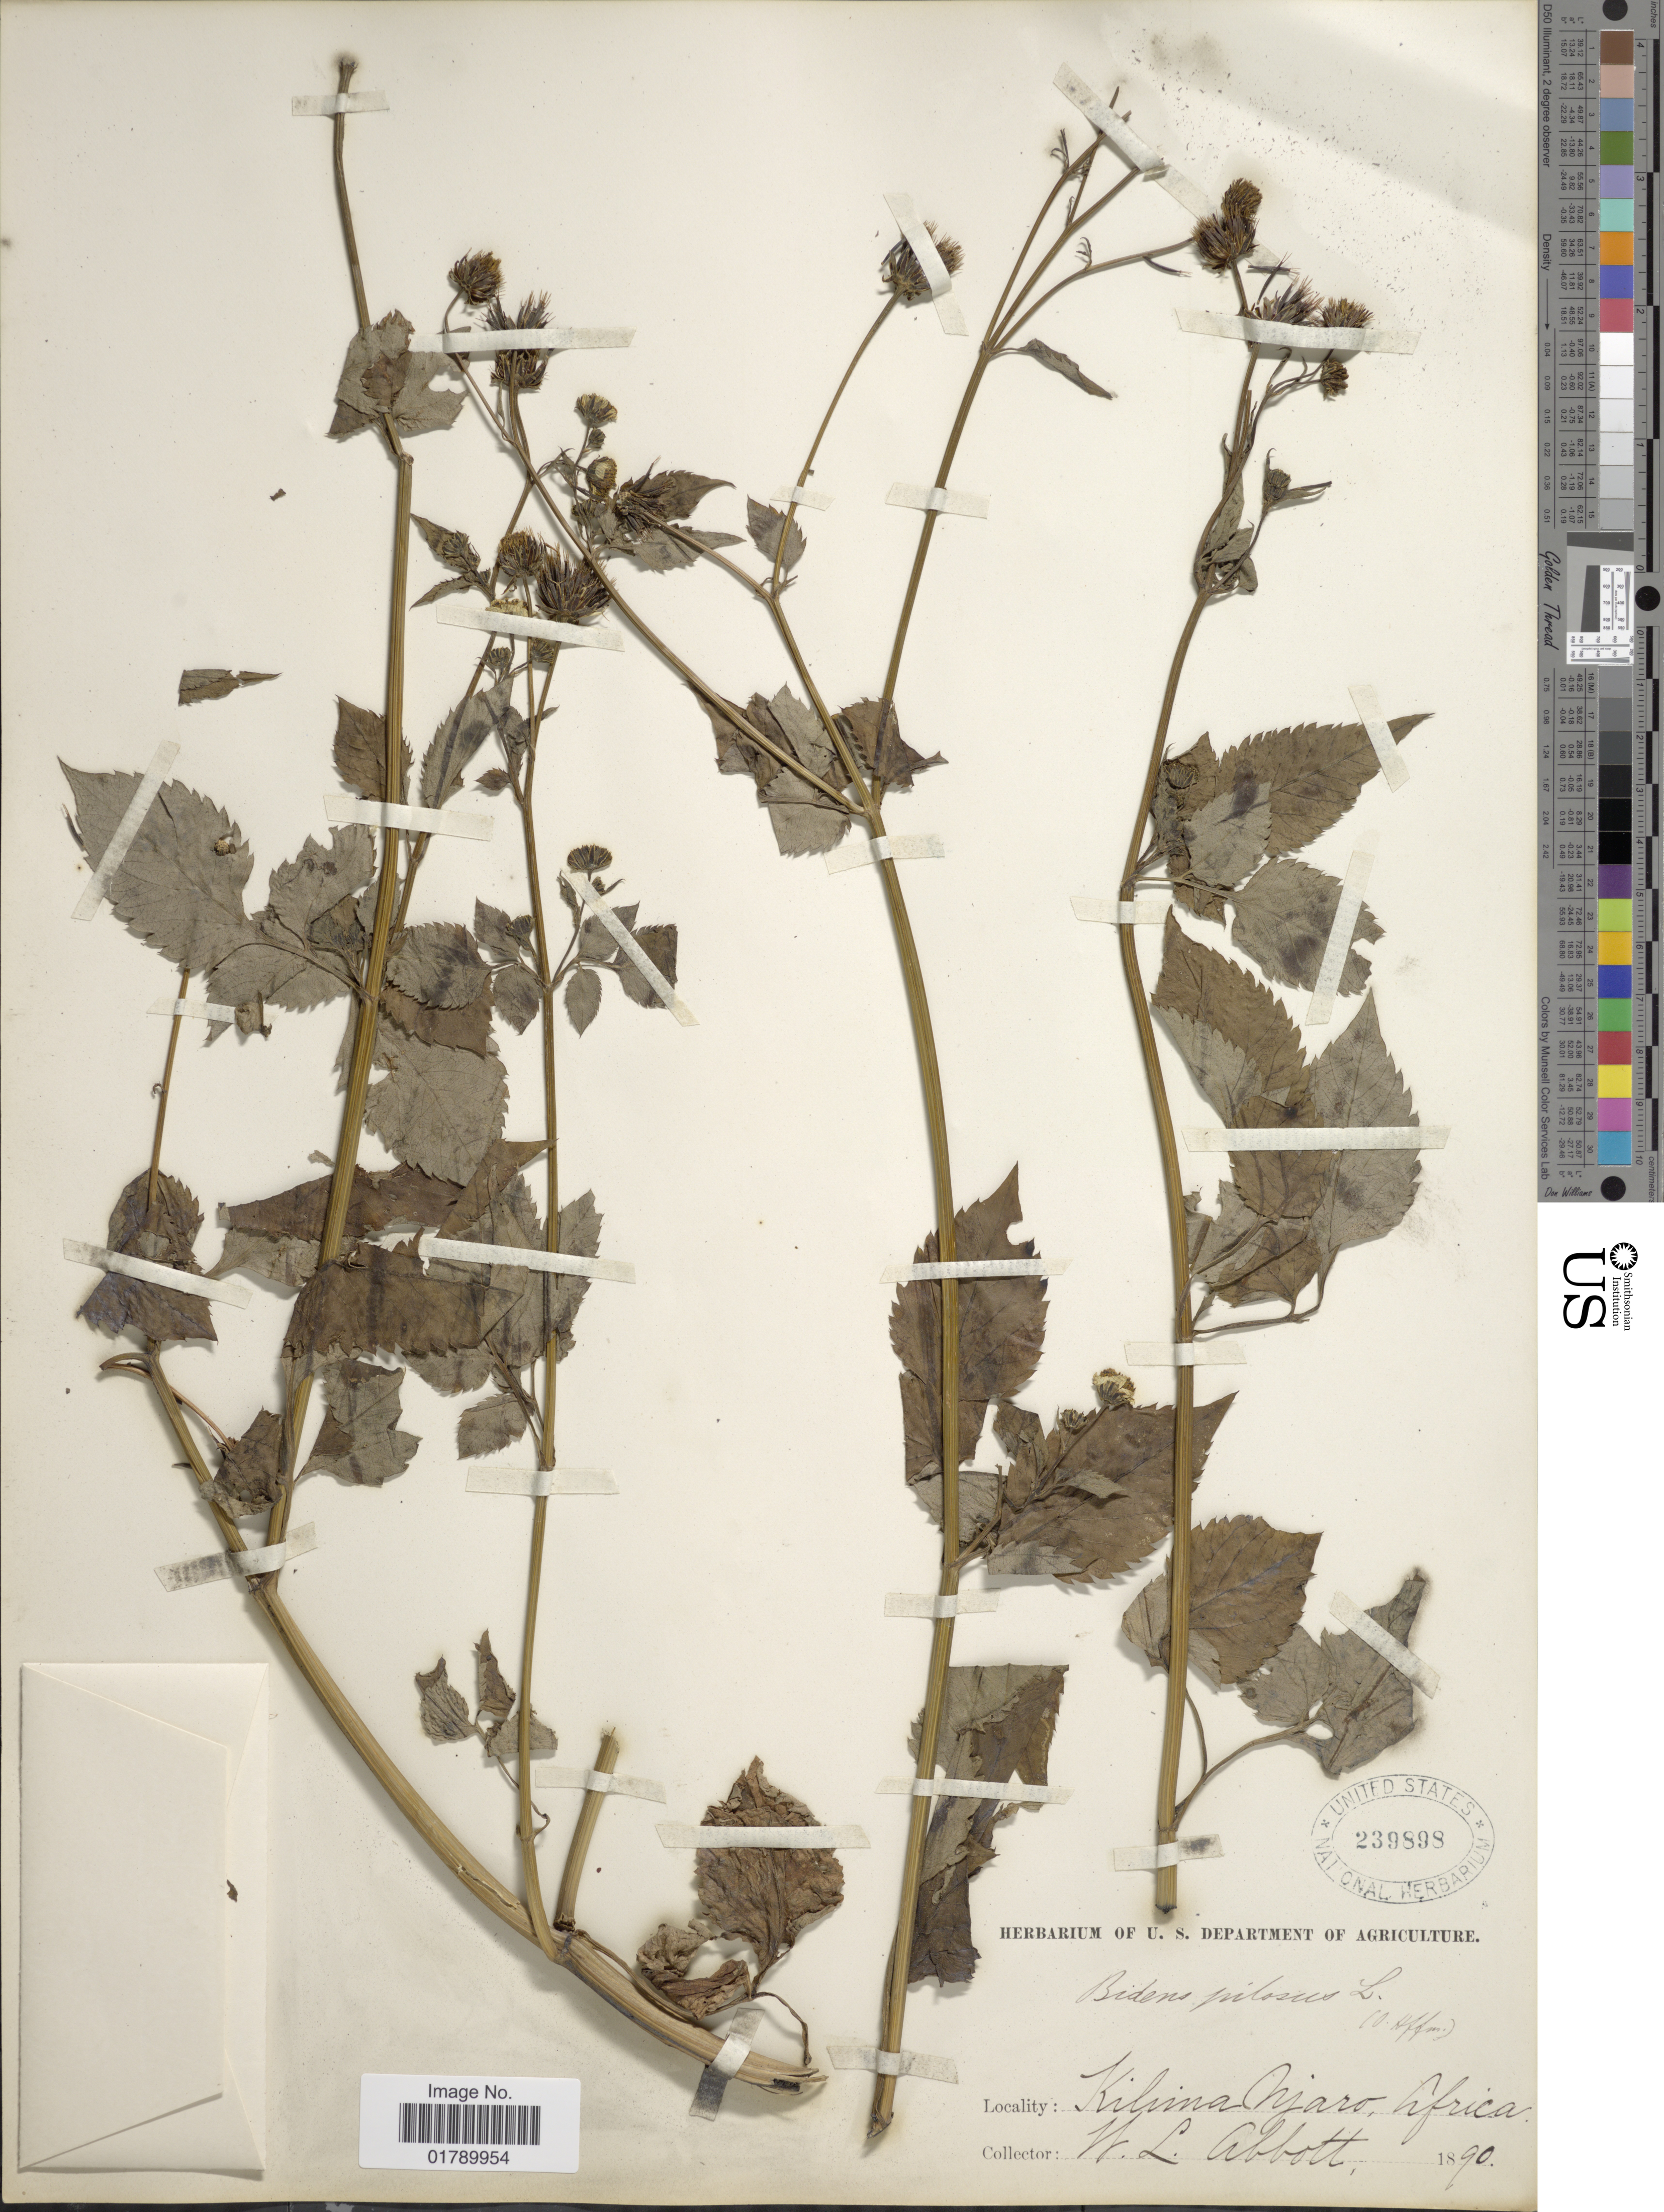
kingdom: Plantae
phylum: Tracheophyta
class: Magnoliopsida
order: Asterales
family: Asteraceae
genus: Bidens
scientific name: Bidens pilosa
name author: L.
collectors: W. L. Abbott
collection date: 1890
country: Tanzania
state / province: Kilimanjaro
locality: Kilimanjaro. Africa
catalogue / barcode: US 239898